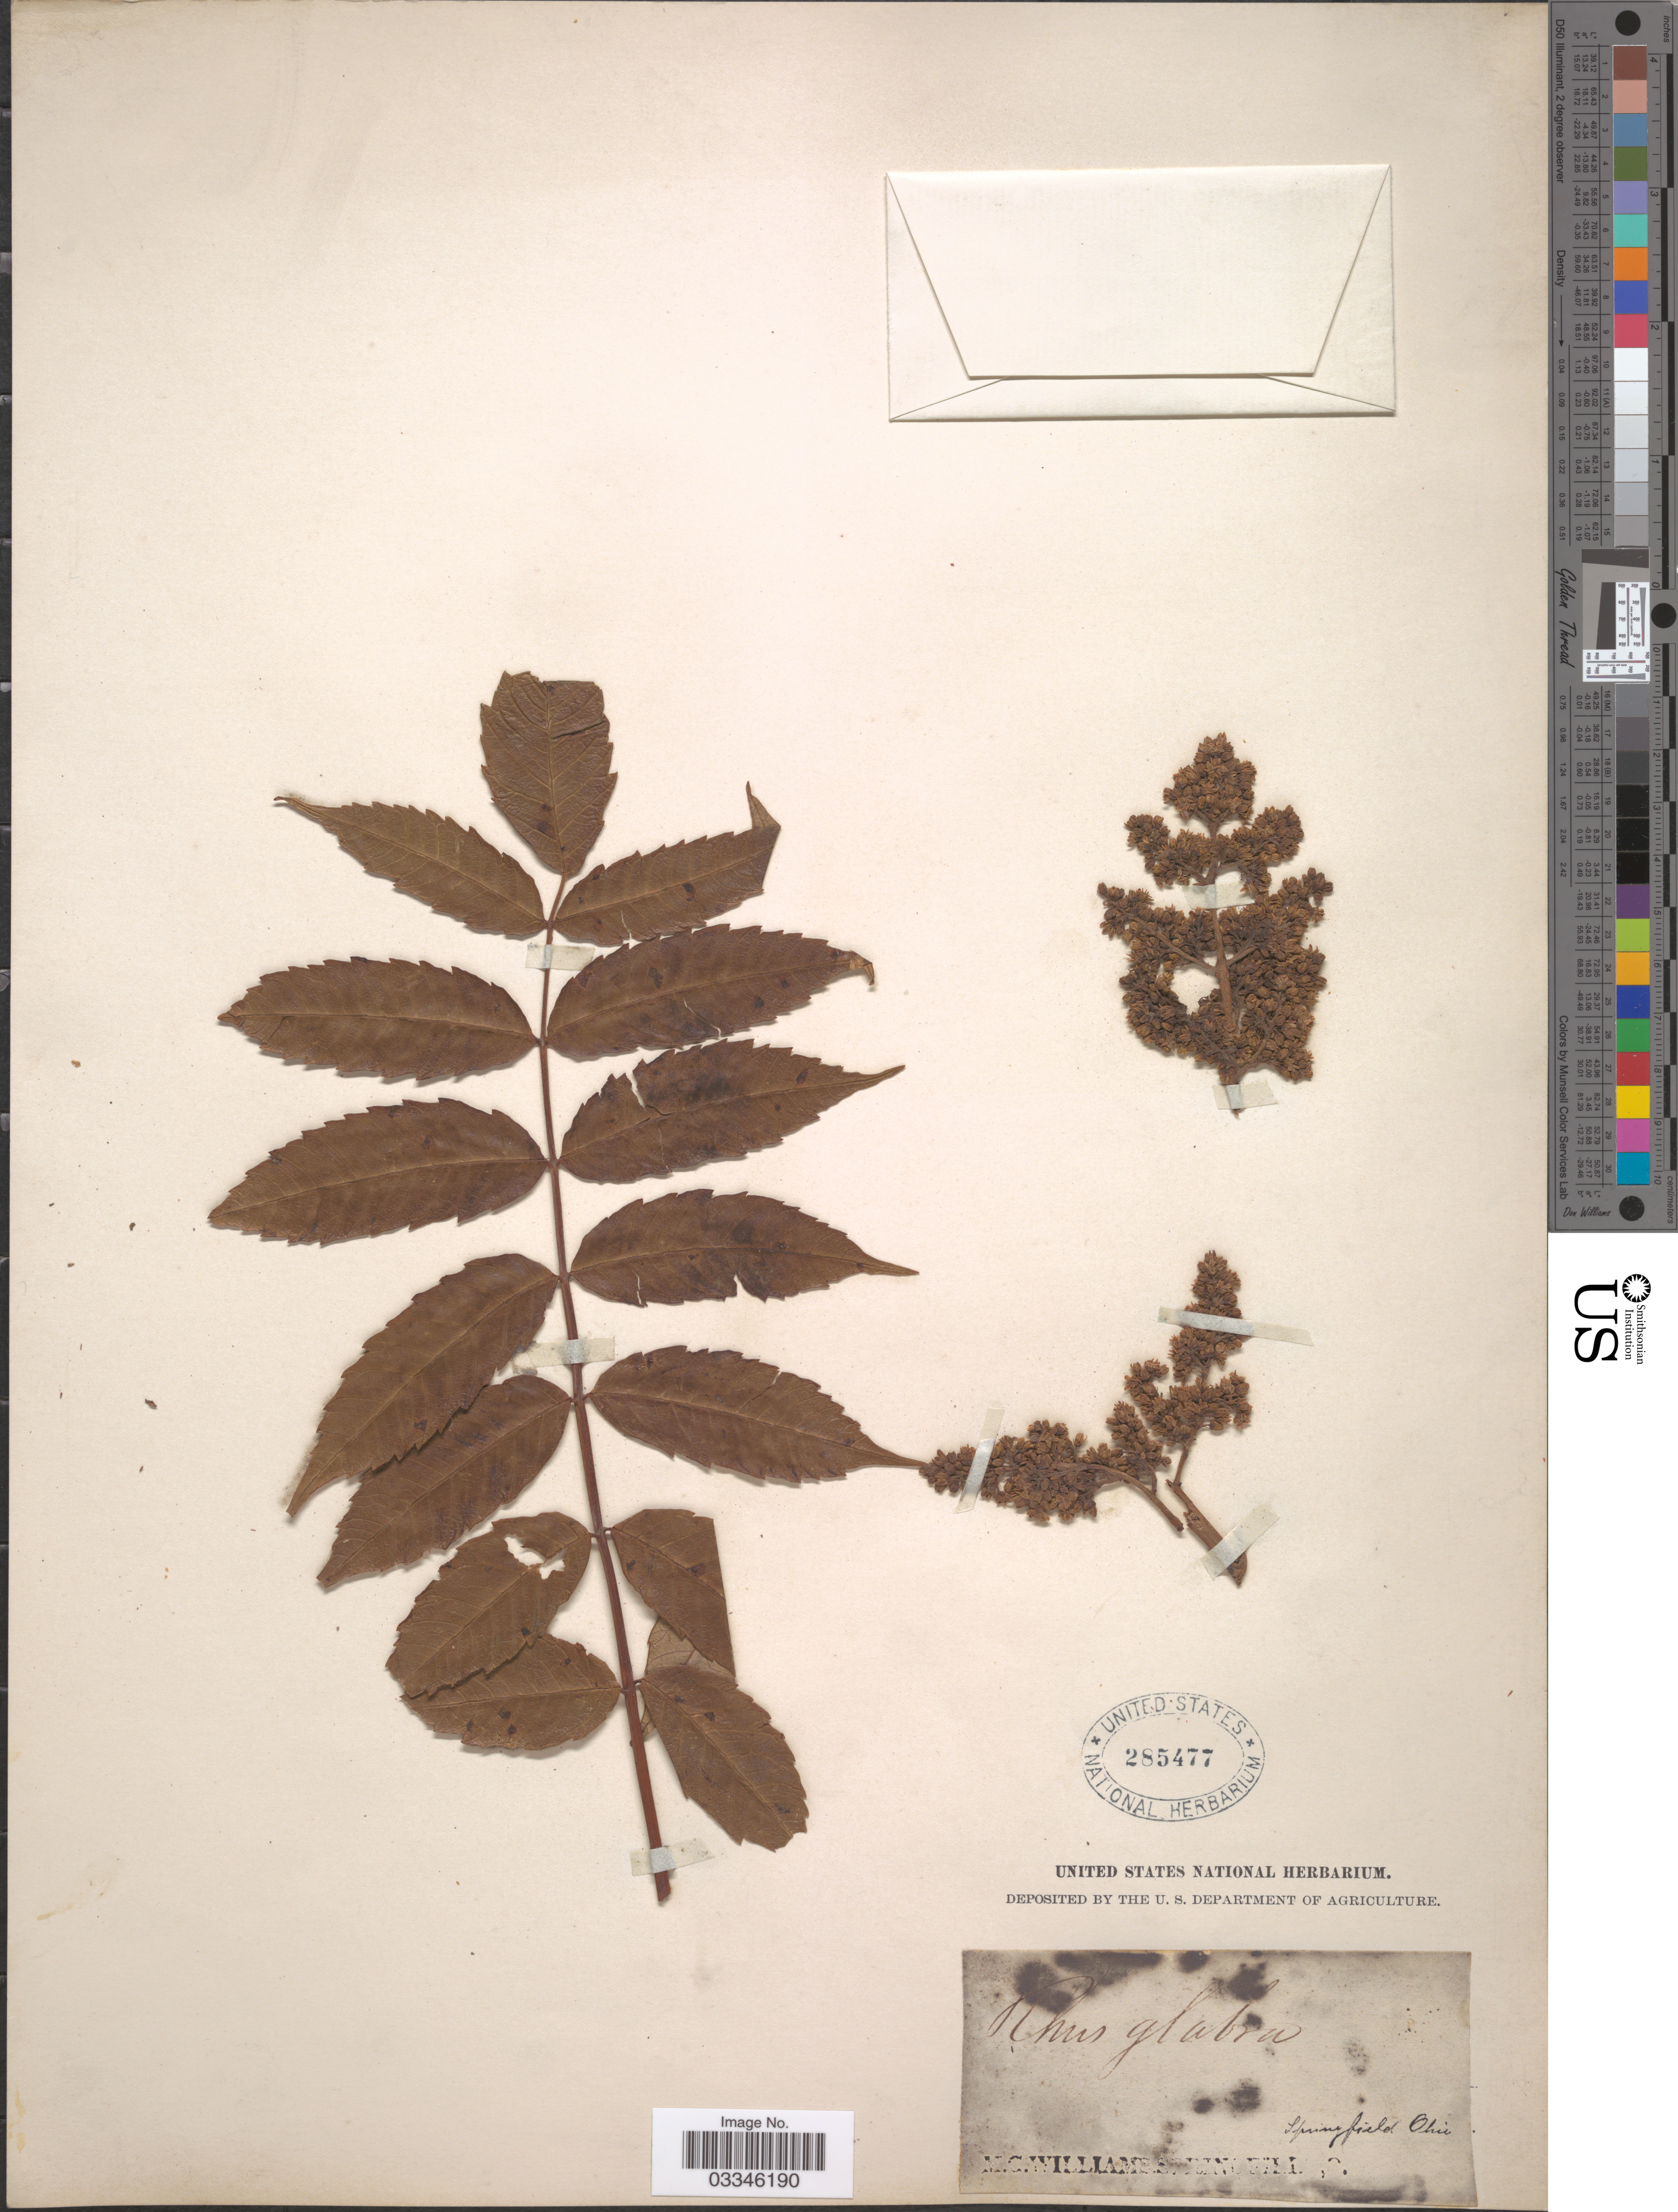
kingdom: Plantae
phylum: Tracheophyta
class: Magnoliopsida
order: Sapindales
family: Anacardiaceae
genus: Rhus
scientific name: Rhus media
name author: Greene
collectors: M. Williams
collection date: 1911-06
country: United States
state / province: Ohio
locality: Springfield.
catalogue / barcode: US 285477